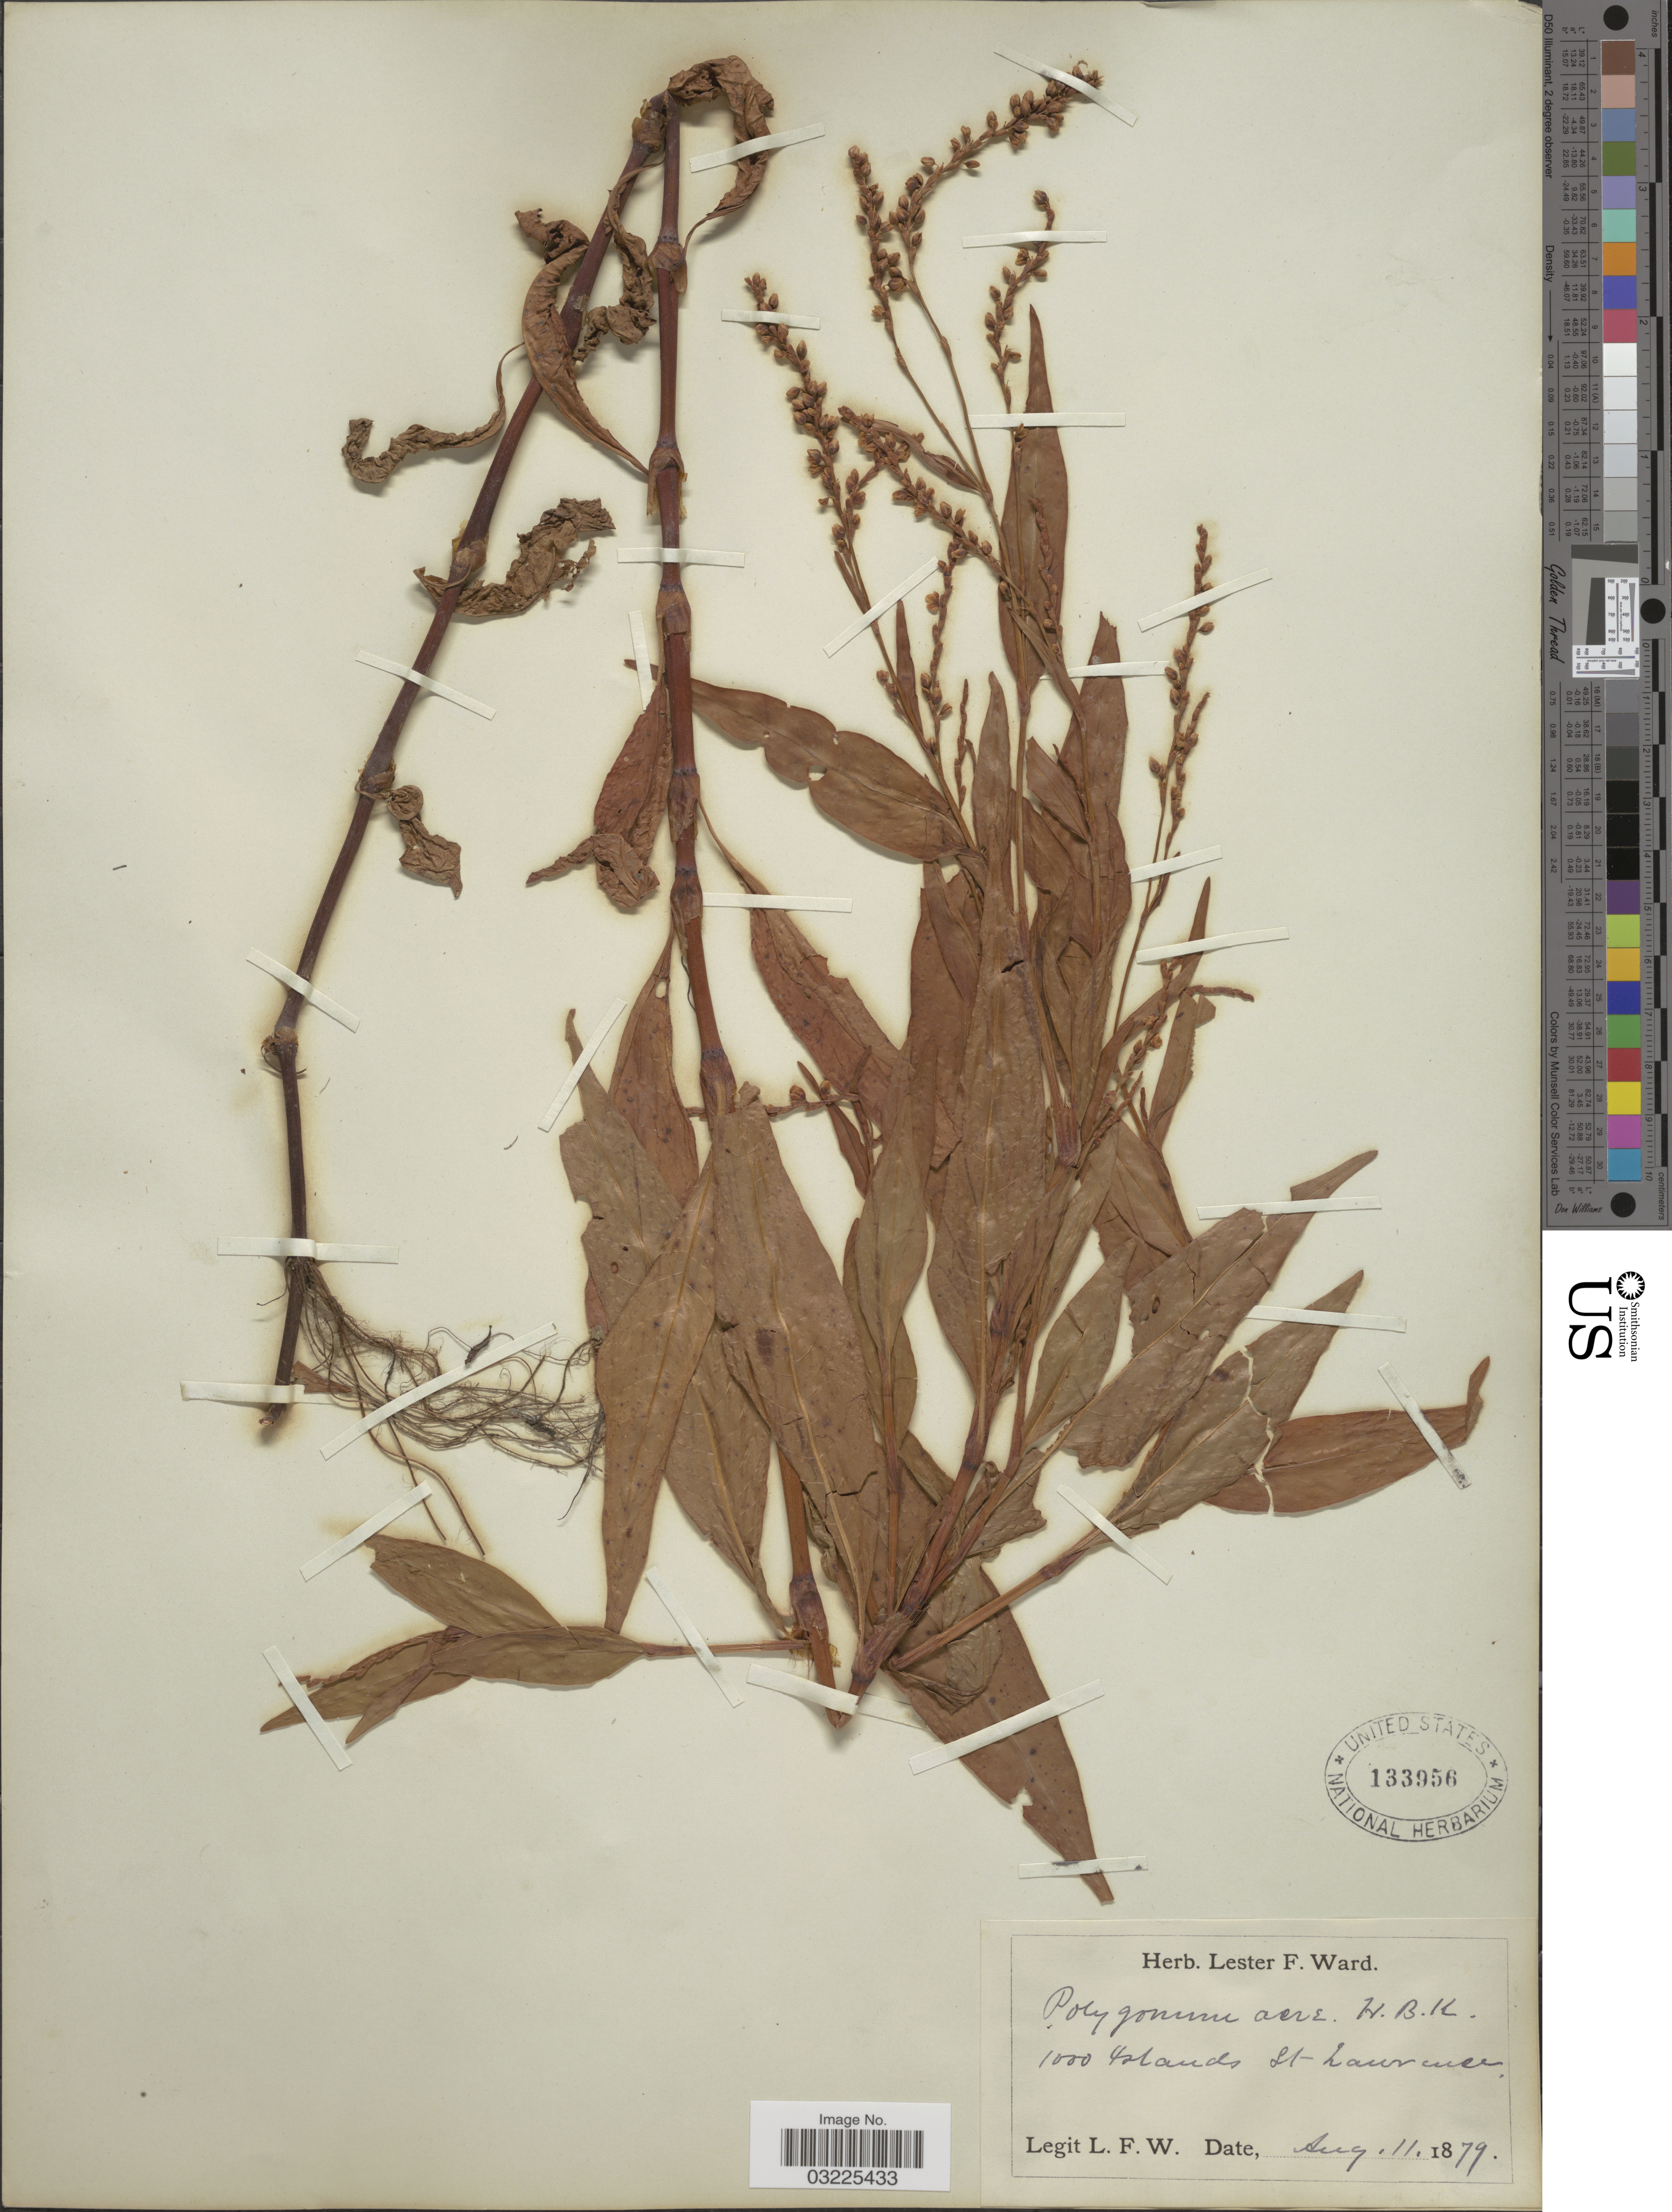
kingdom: Plantae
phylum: Tracheophyta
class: Magnoliopsida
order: Caryophyllales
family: Polygonaceae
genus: Persicaria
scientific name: Persicaria robustior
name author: (Small) E.P. Bicknell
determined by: Atha, D. E.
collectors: L. F. Ward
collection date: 1879-08-11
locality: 1000 Islands St. Lawrence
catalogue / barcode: US 133956